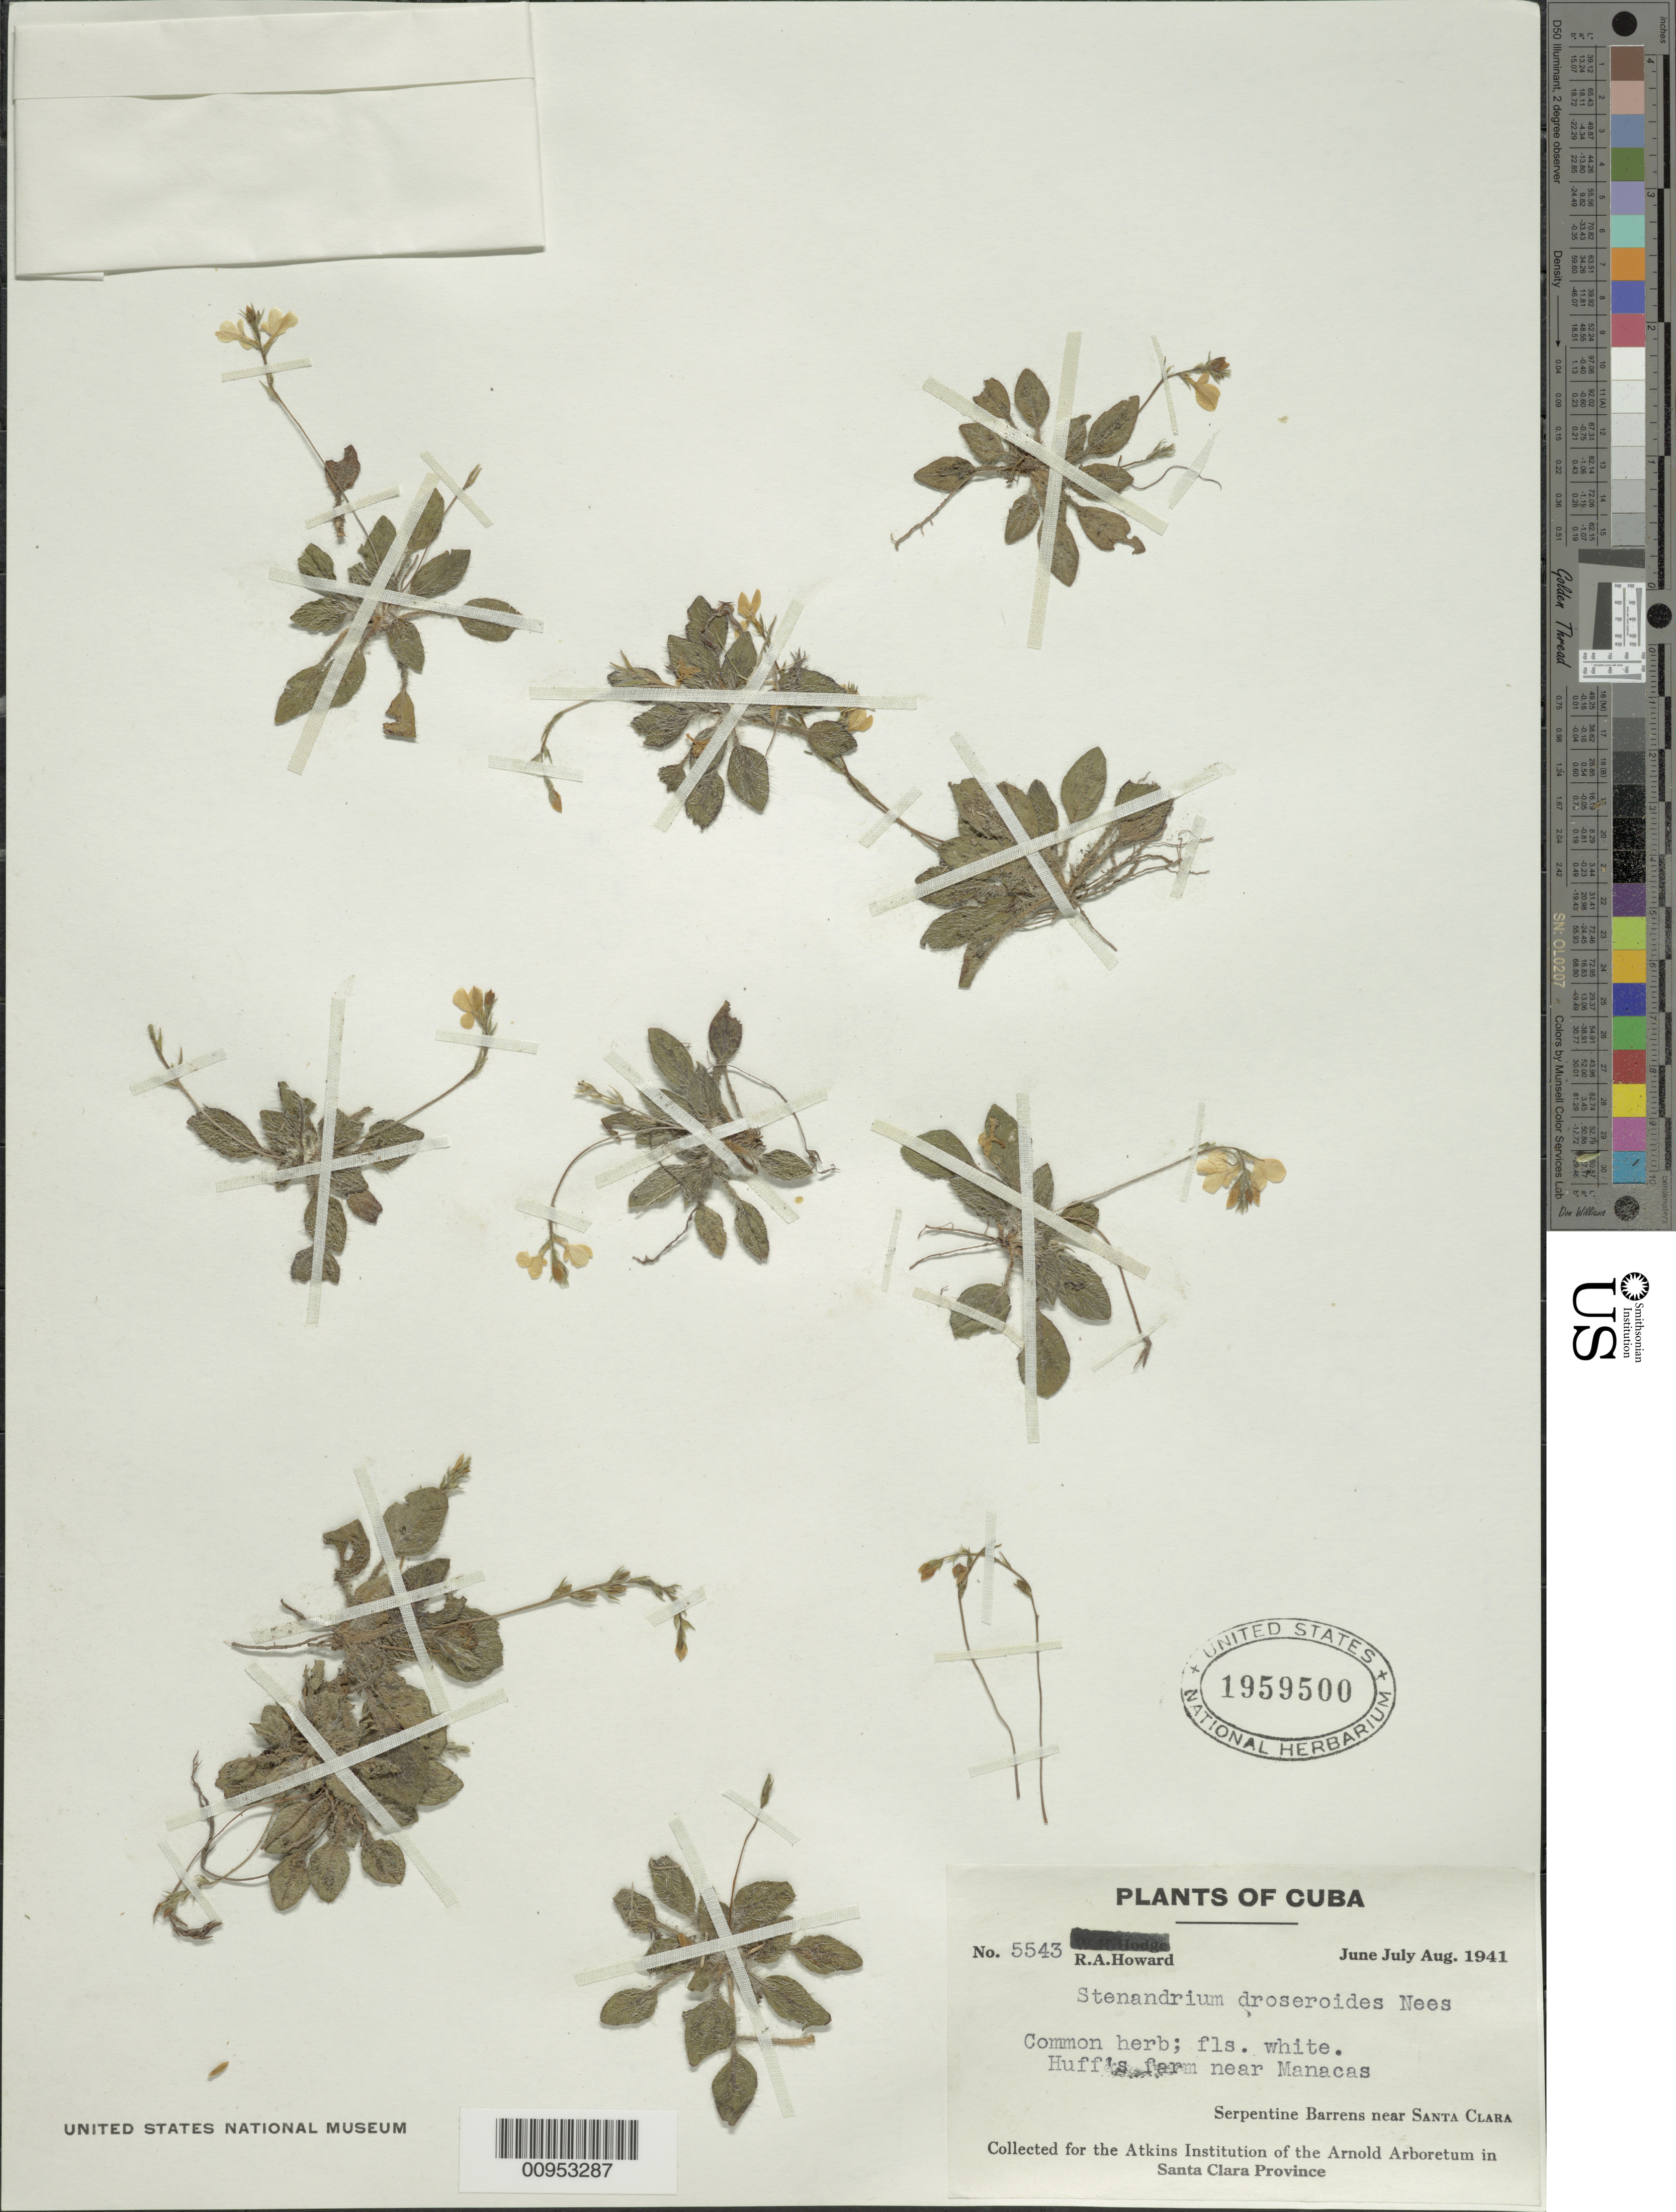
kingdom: Plantae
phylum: Tracheophyta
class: Magnoliopsida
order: Lamiales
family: Acanthaceae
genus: Stenandrium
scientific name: Stenandrium droseroides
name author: Nees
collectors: R. A. Howard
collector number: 5543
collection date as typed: Jun 1941 to -- Aug 1941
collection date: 1941-06/1941-08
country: Cuba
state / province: Santa Clara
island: Cuba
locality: Huff's farm, near Manacas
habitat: Serpentines barrens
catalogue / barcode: US 1959500